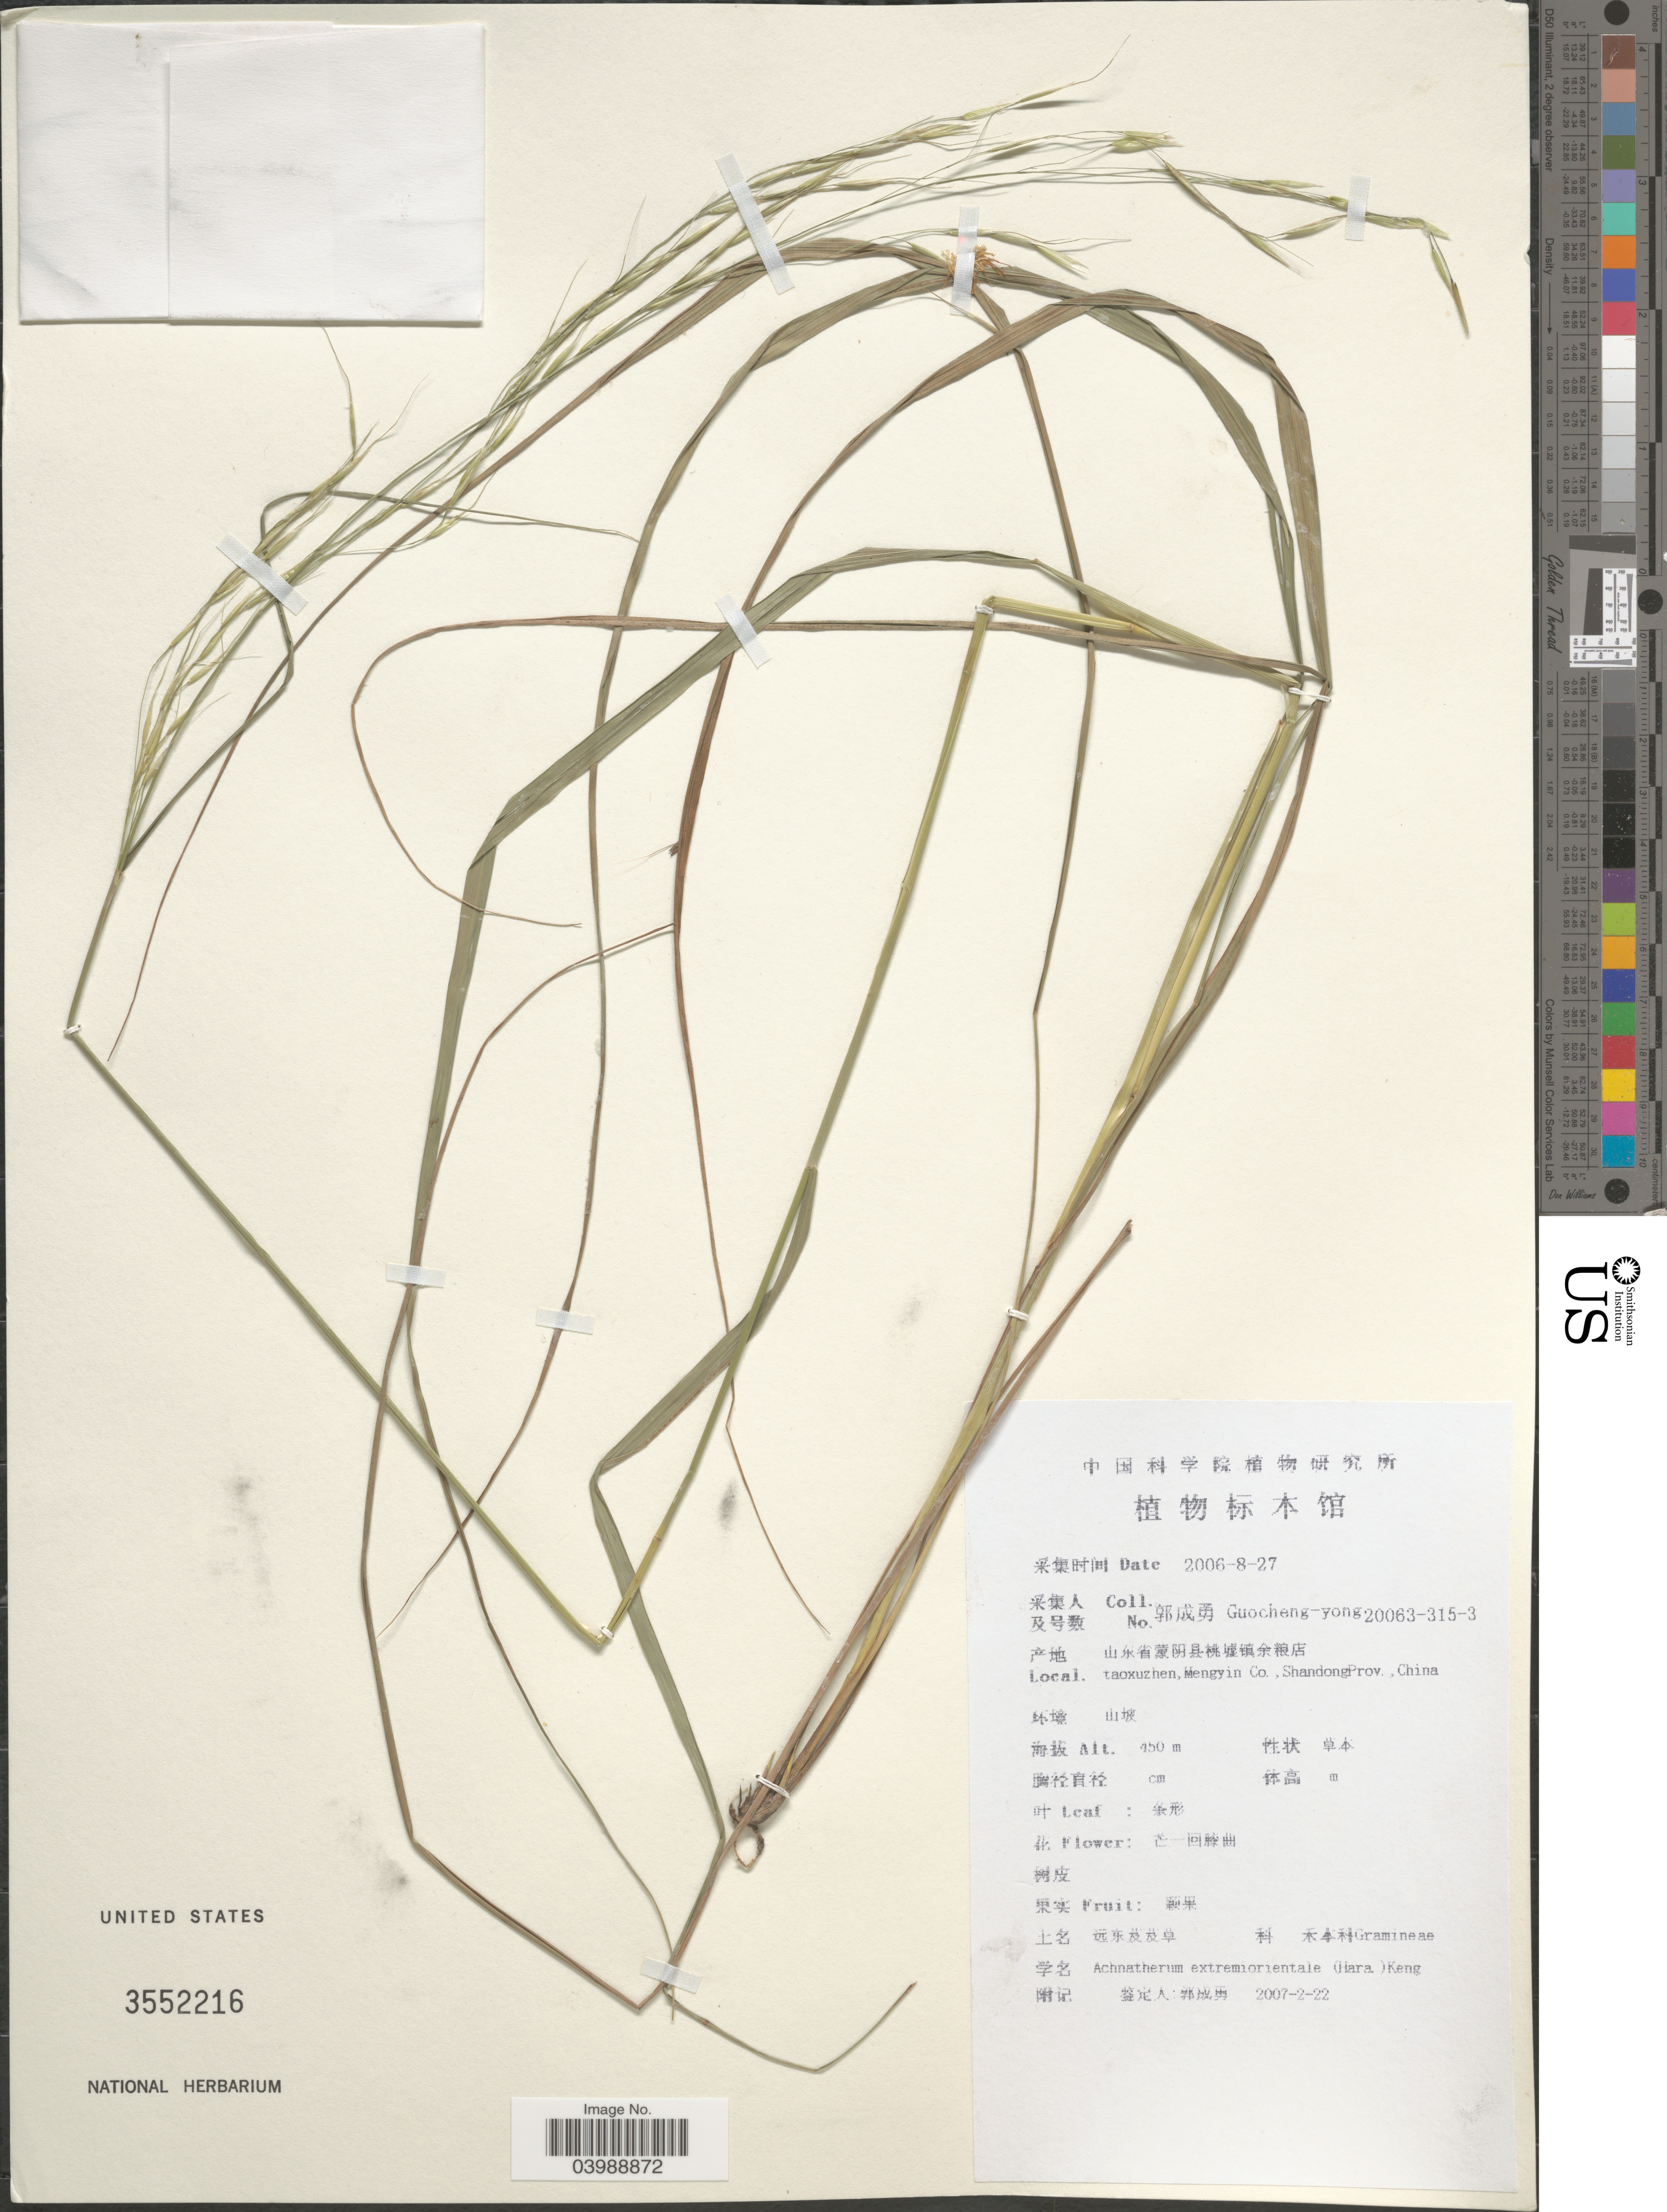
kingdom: Plantae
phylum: Tracheophyta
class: Liliopsida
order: Poales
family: Poaceae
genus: Achnatherum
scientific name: Achnatherum pekinense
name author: (Hance) Ohwi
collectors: Guo cheng-yong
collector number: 20063-315-3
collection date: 2006-08-27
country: China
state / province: Shandong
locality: Taoxuzhen, Mengyin Co.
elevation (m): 450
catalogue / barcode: US 3552216